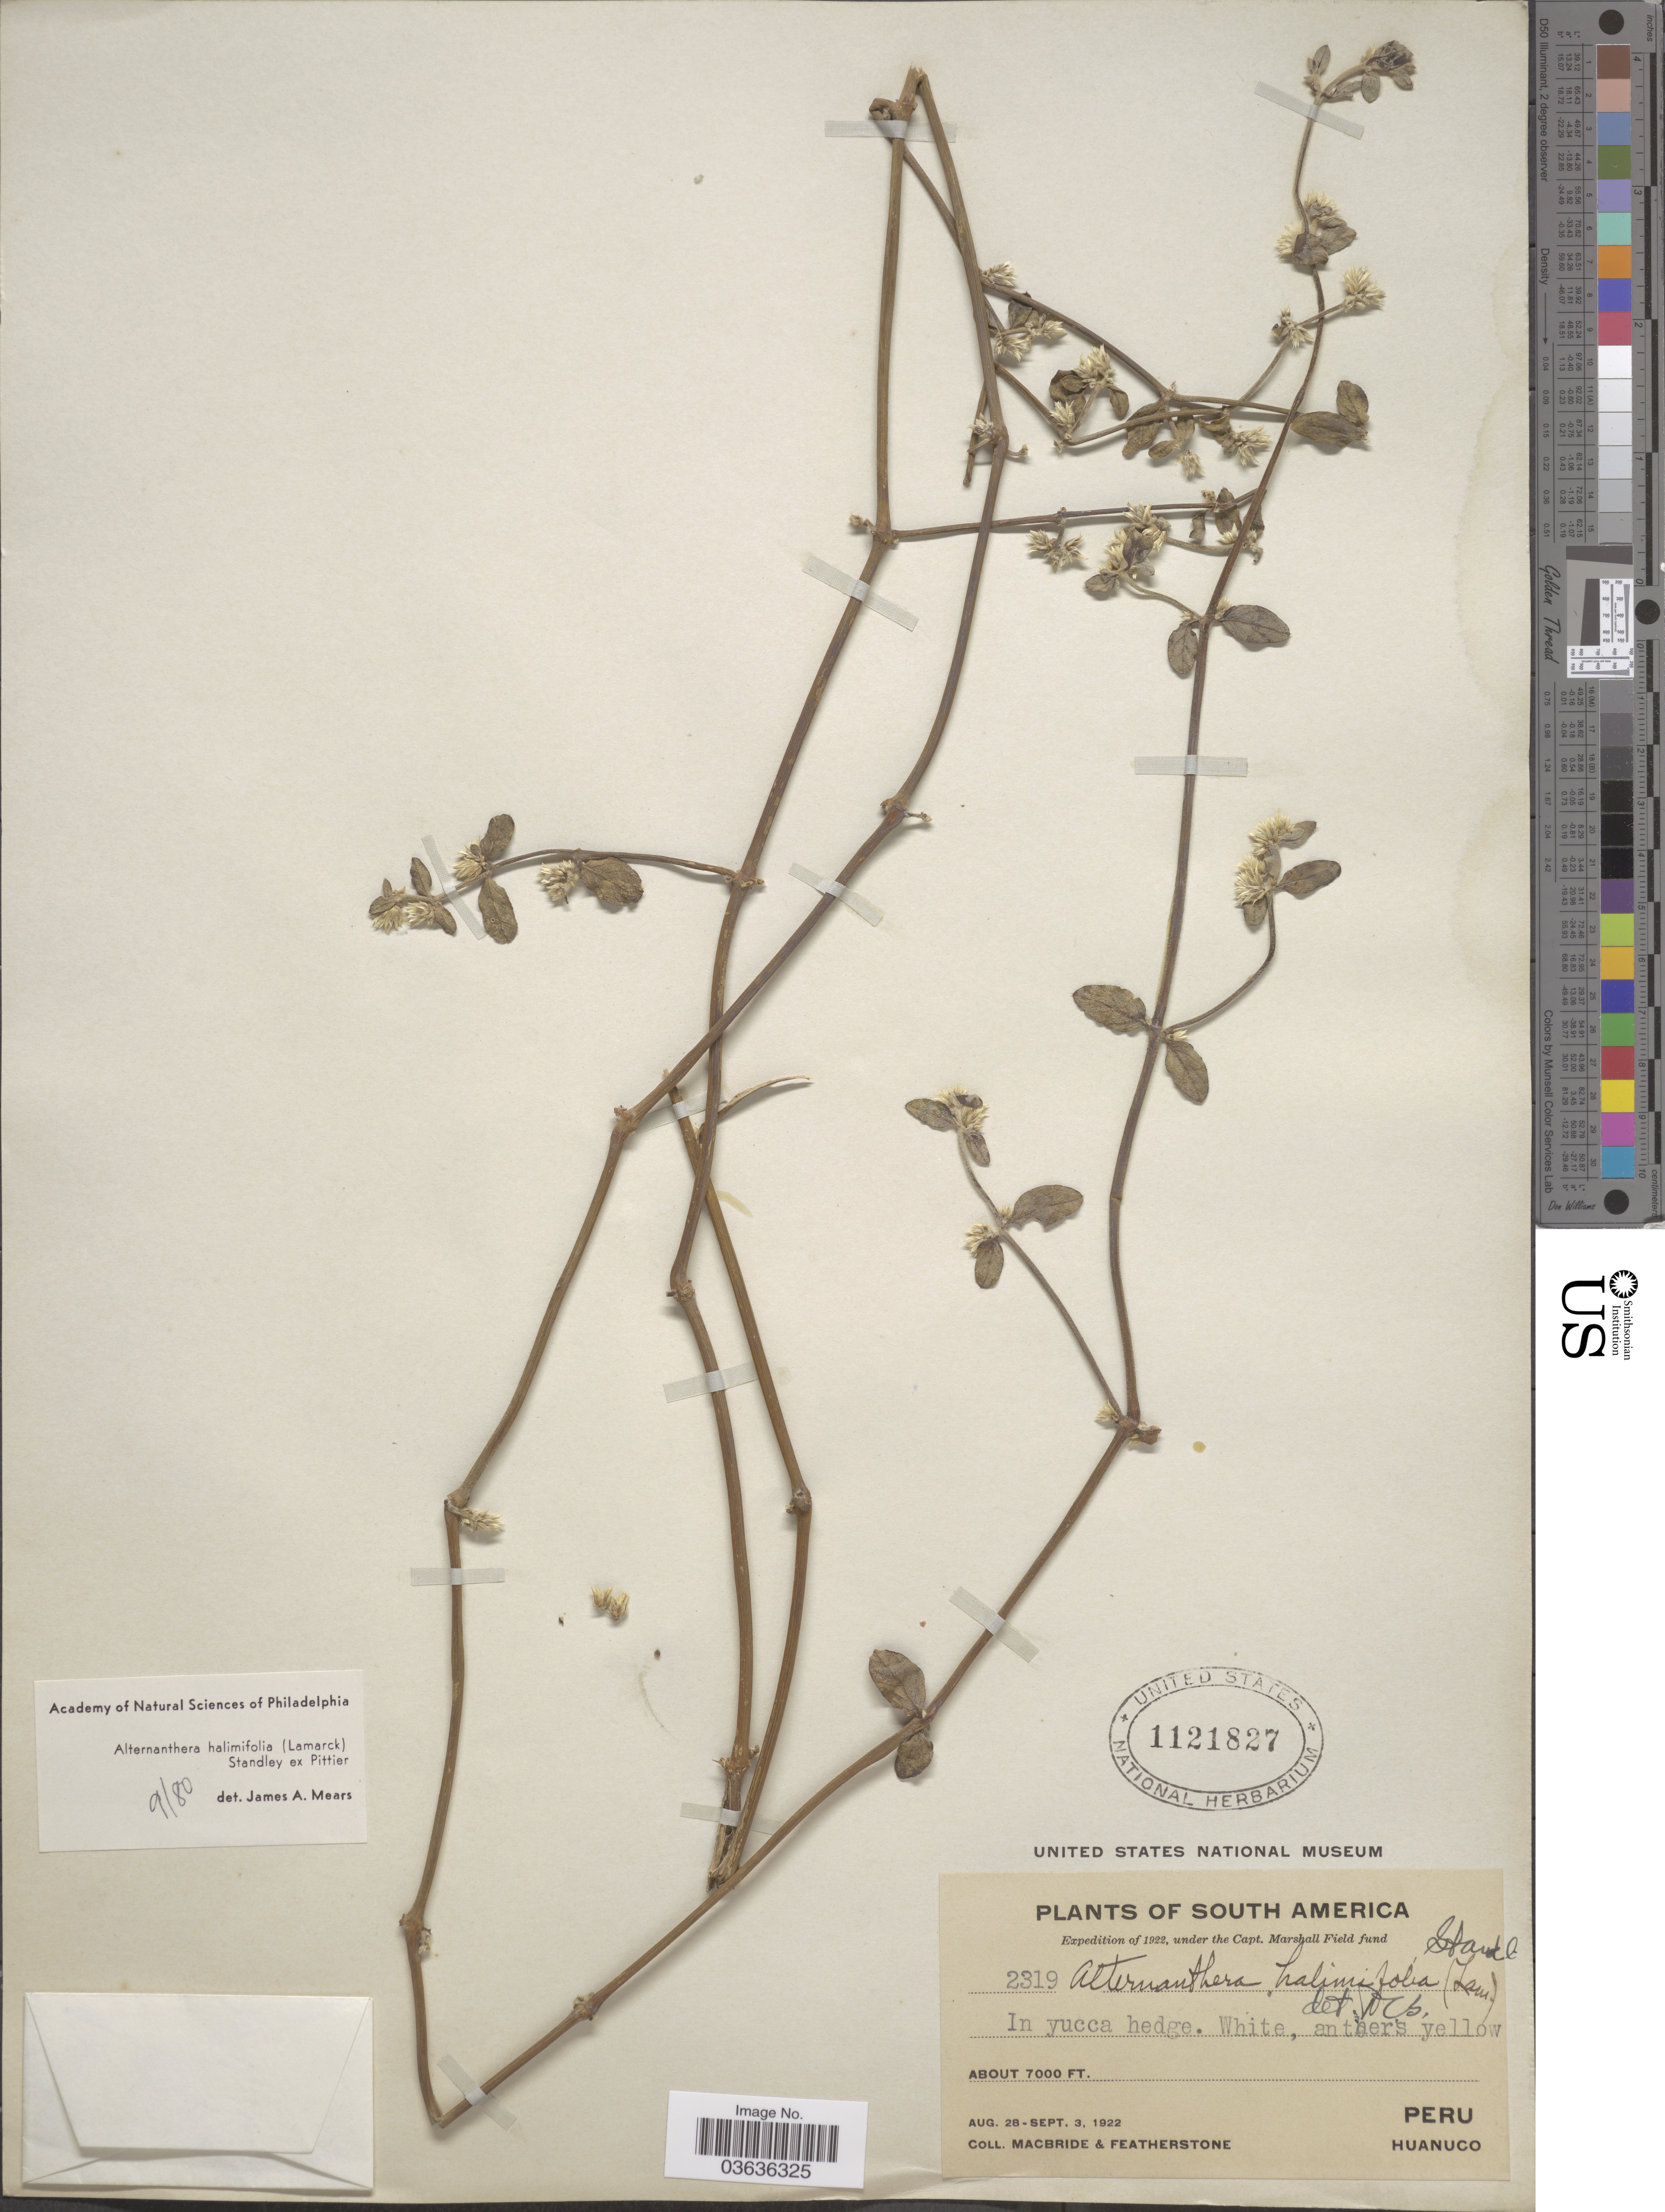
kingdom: Plantae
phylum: Tracheophyta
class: Magnoliopsida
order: Caryophyllales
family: Amaranthaceae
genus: Alternanthera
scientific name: Alternanthera halimifolia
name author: (Lam.) Standl. ex Pittier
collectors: Macbride, -- & -. Featherstone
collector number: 2319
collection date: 1922-08-28/1922-09-03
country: Peru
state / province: Huánuco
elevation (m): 2134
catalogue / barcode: US 1121827